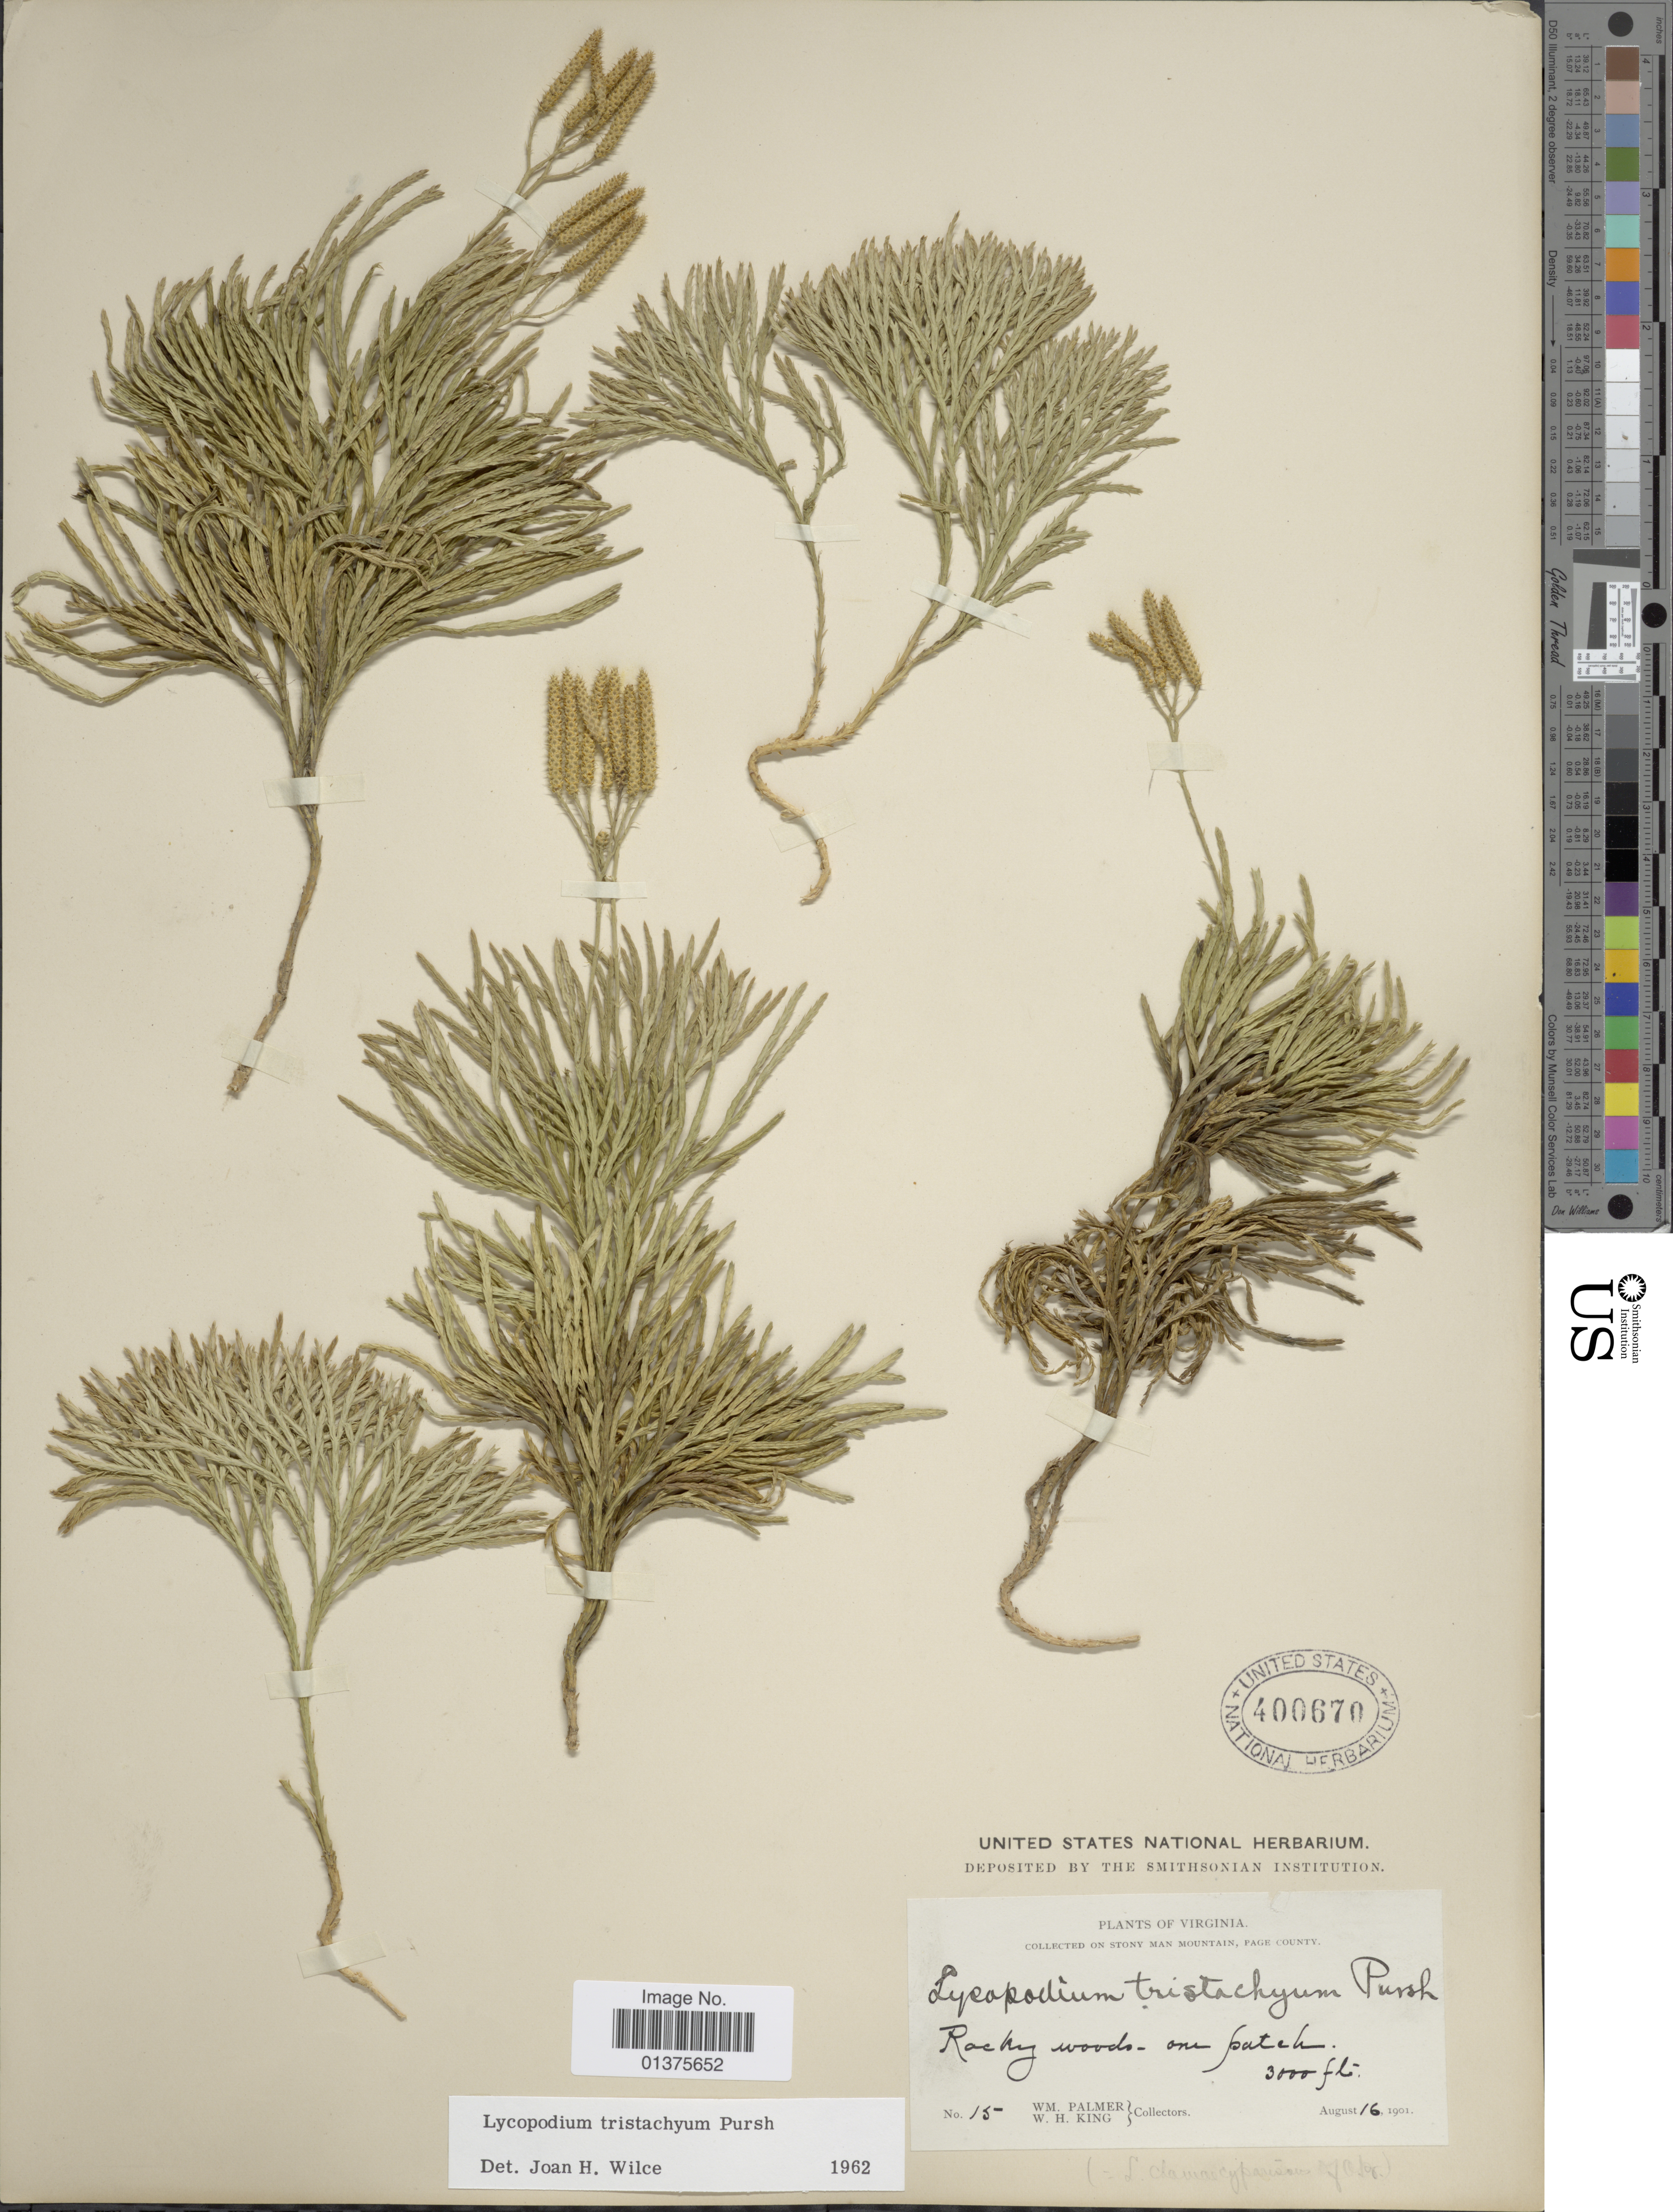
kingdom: Plantae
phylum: Tracheophyta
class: Lycopodiopsida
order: Lycopodiales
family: Lycopodiaceae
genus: Diphasiastrum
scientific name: Diphasiastrum tristachyum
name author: (Pursh) Holub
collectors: W. Palmer & W. H. King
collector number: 15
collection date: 1901-08-16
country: United States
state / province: Virginia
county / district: Page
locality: Stony Man Mountain, Page County, Rocky woods, one patch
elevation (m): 914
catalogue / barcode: US 400670